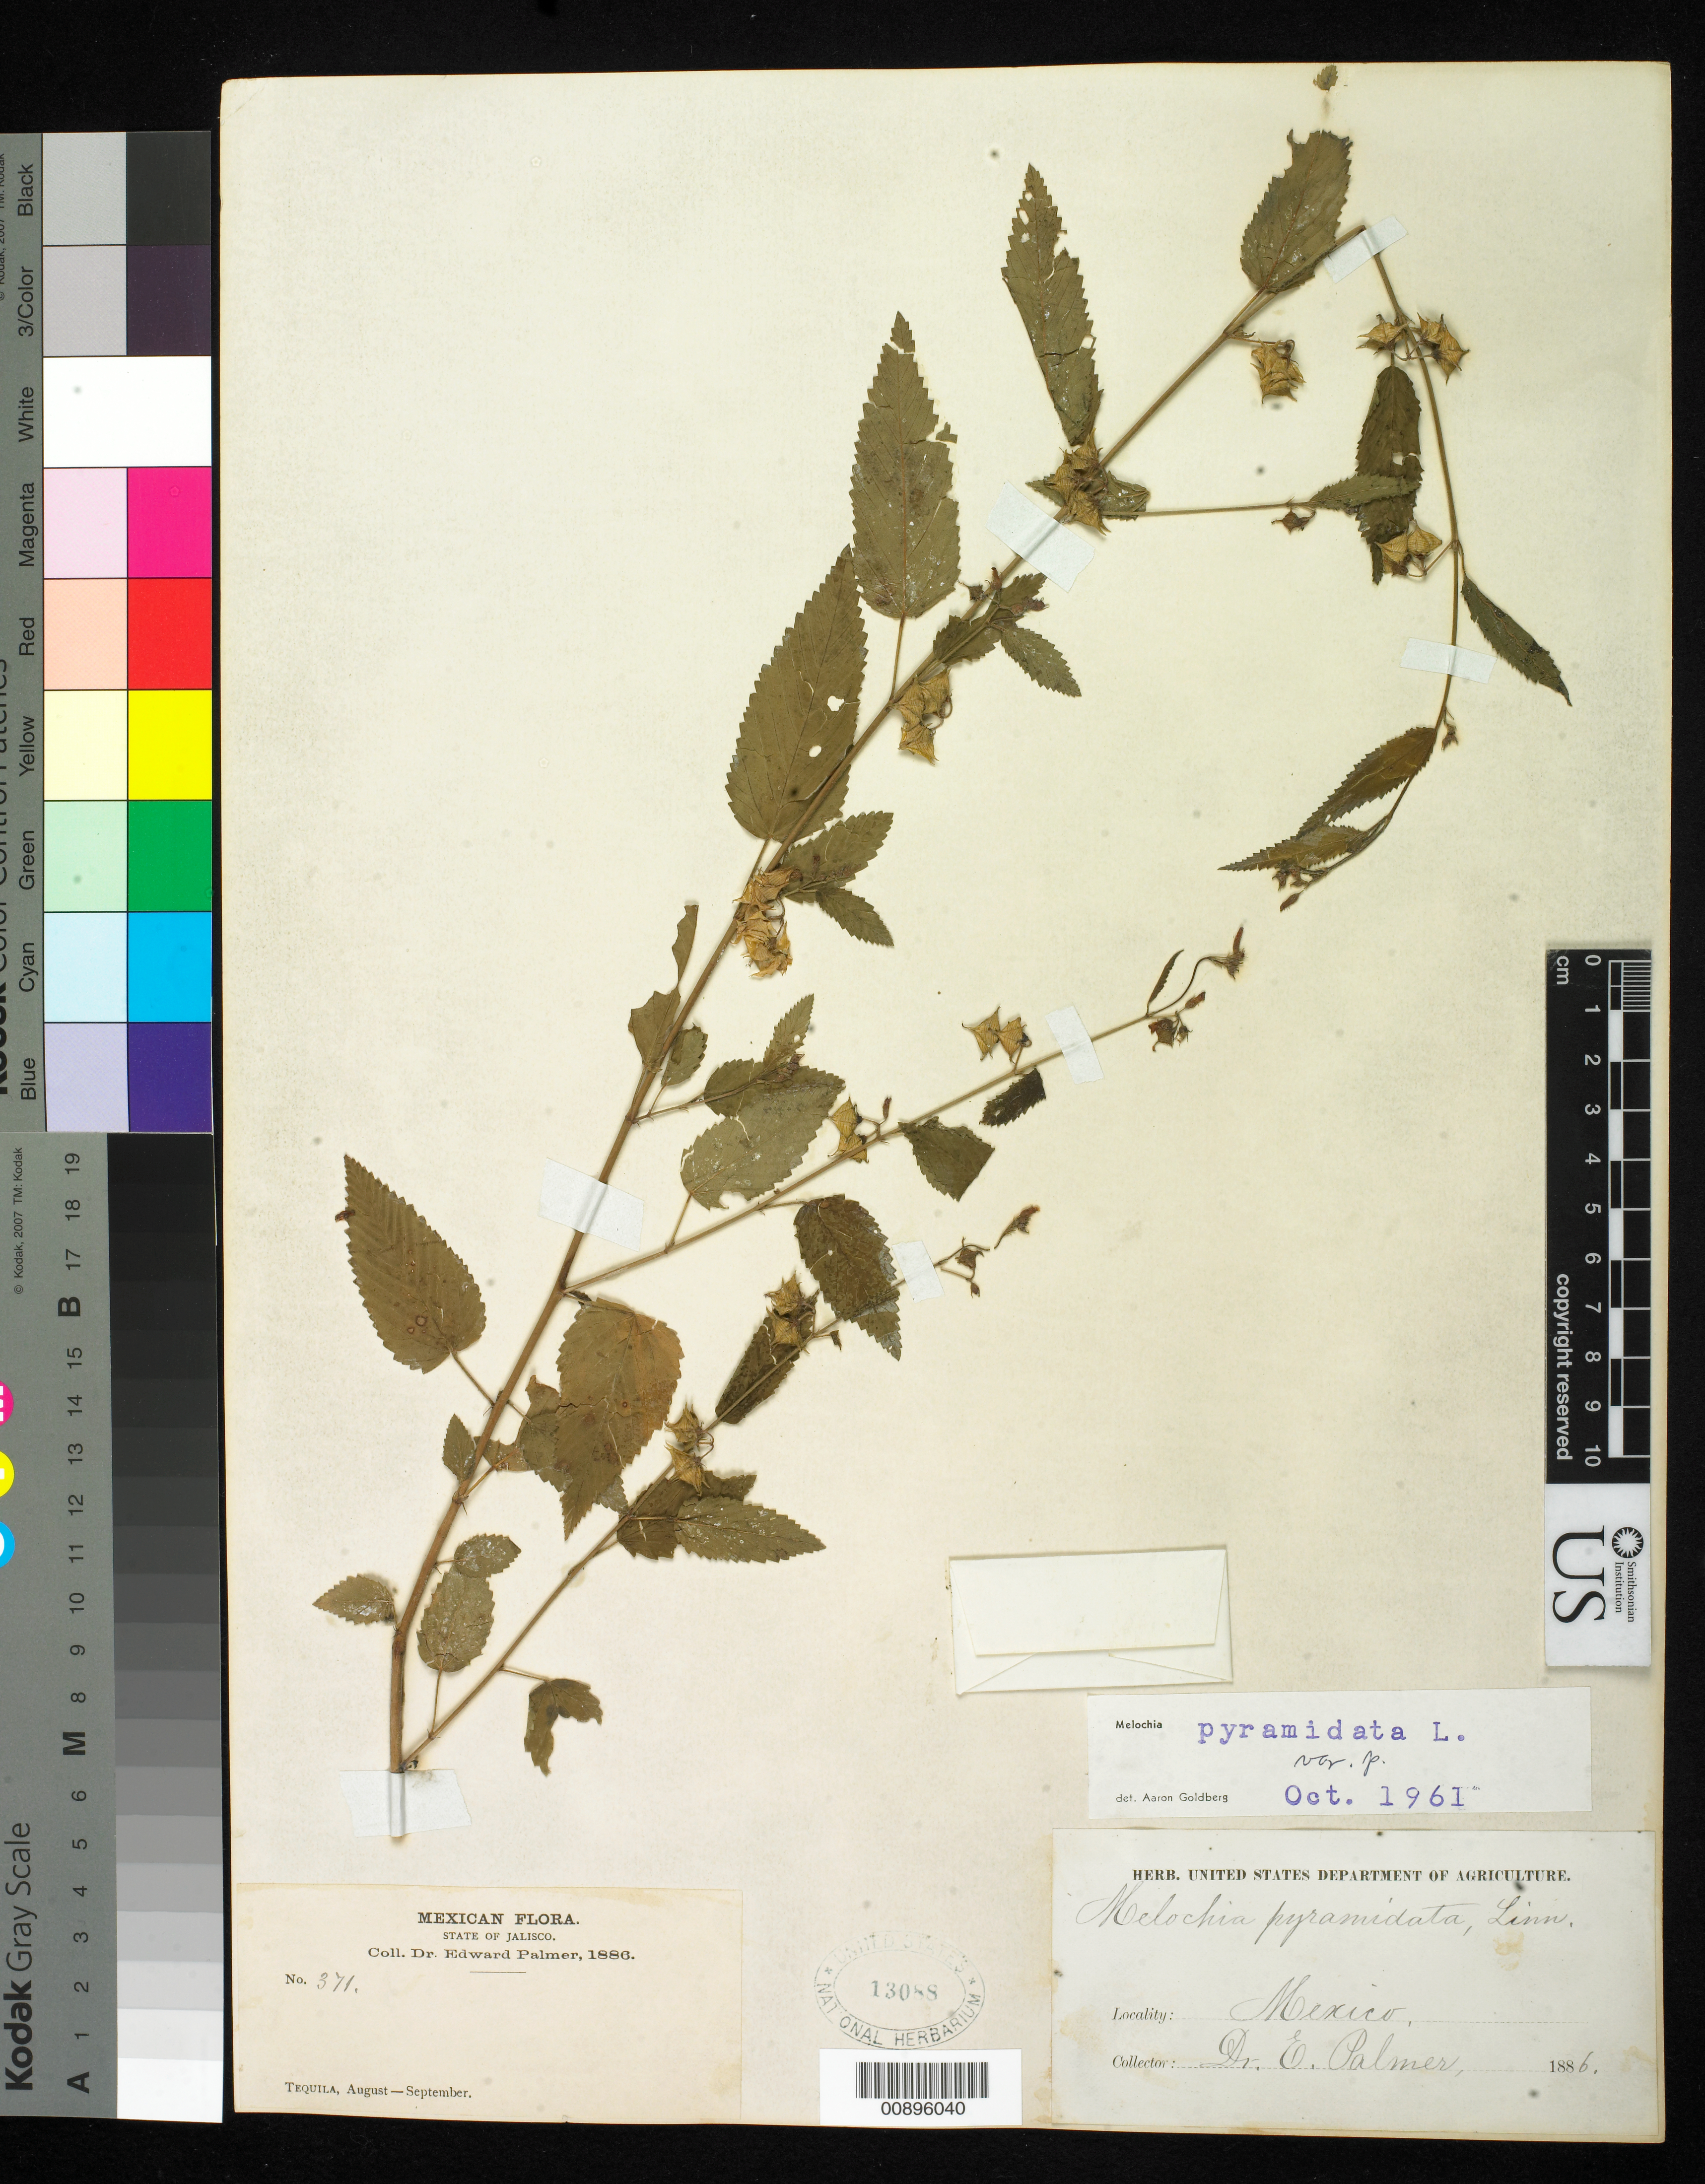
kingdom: Plantae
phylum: Tracheophyta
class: Magnoliopsida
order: Malvales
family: Malvaceae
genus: Melochia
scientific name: Melochia pyramidata var. pyramidata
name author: L.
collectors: E. Palmer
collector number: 371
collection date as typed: Aug 1886 to -- Sep 1886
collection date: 1886-08/1886-09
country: Mexico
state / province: Jalisco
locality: Tequila, Jalisco.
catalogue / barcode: US 13088